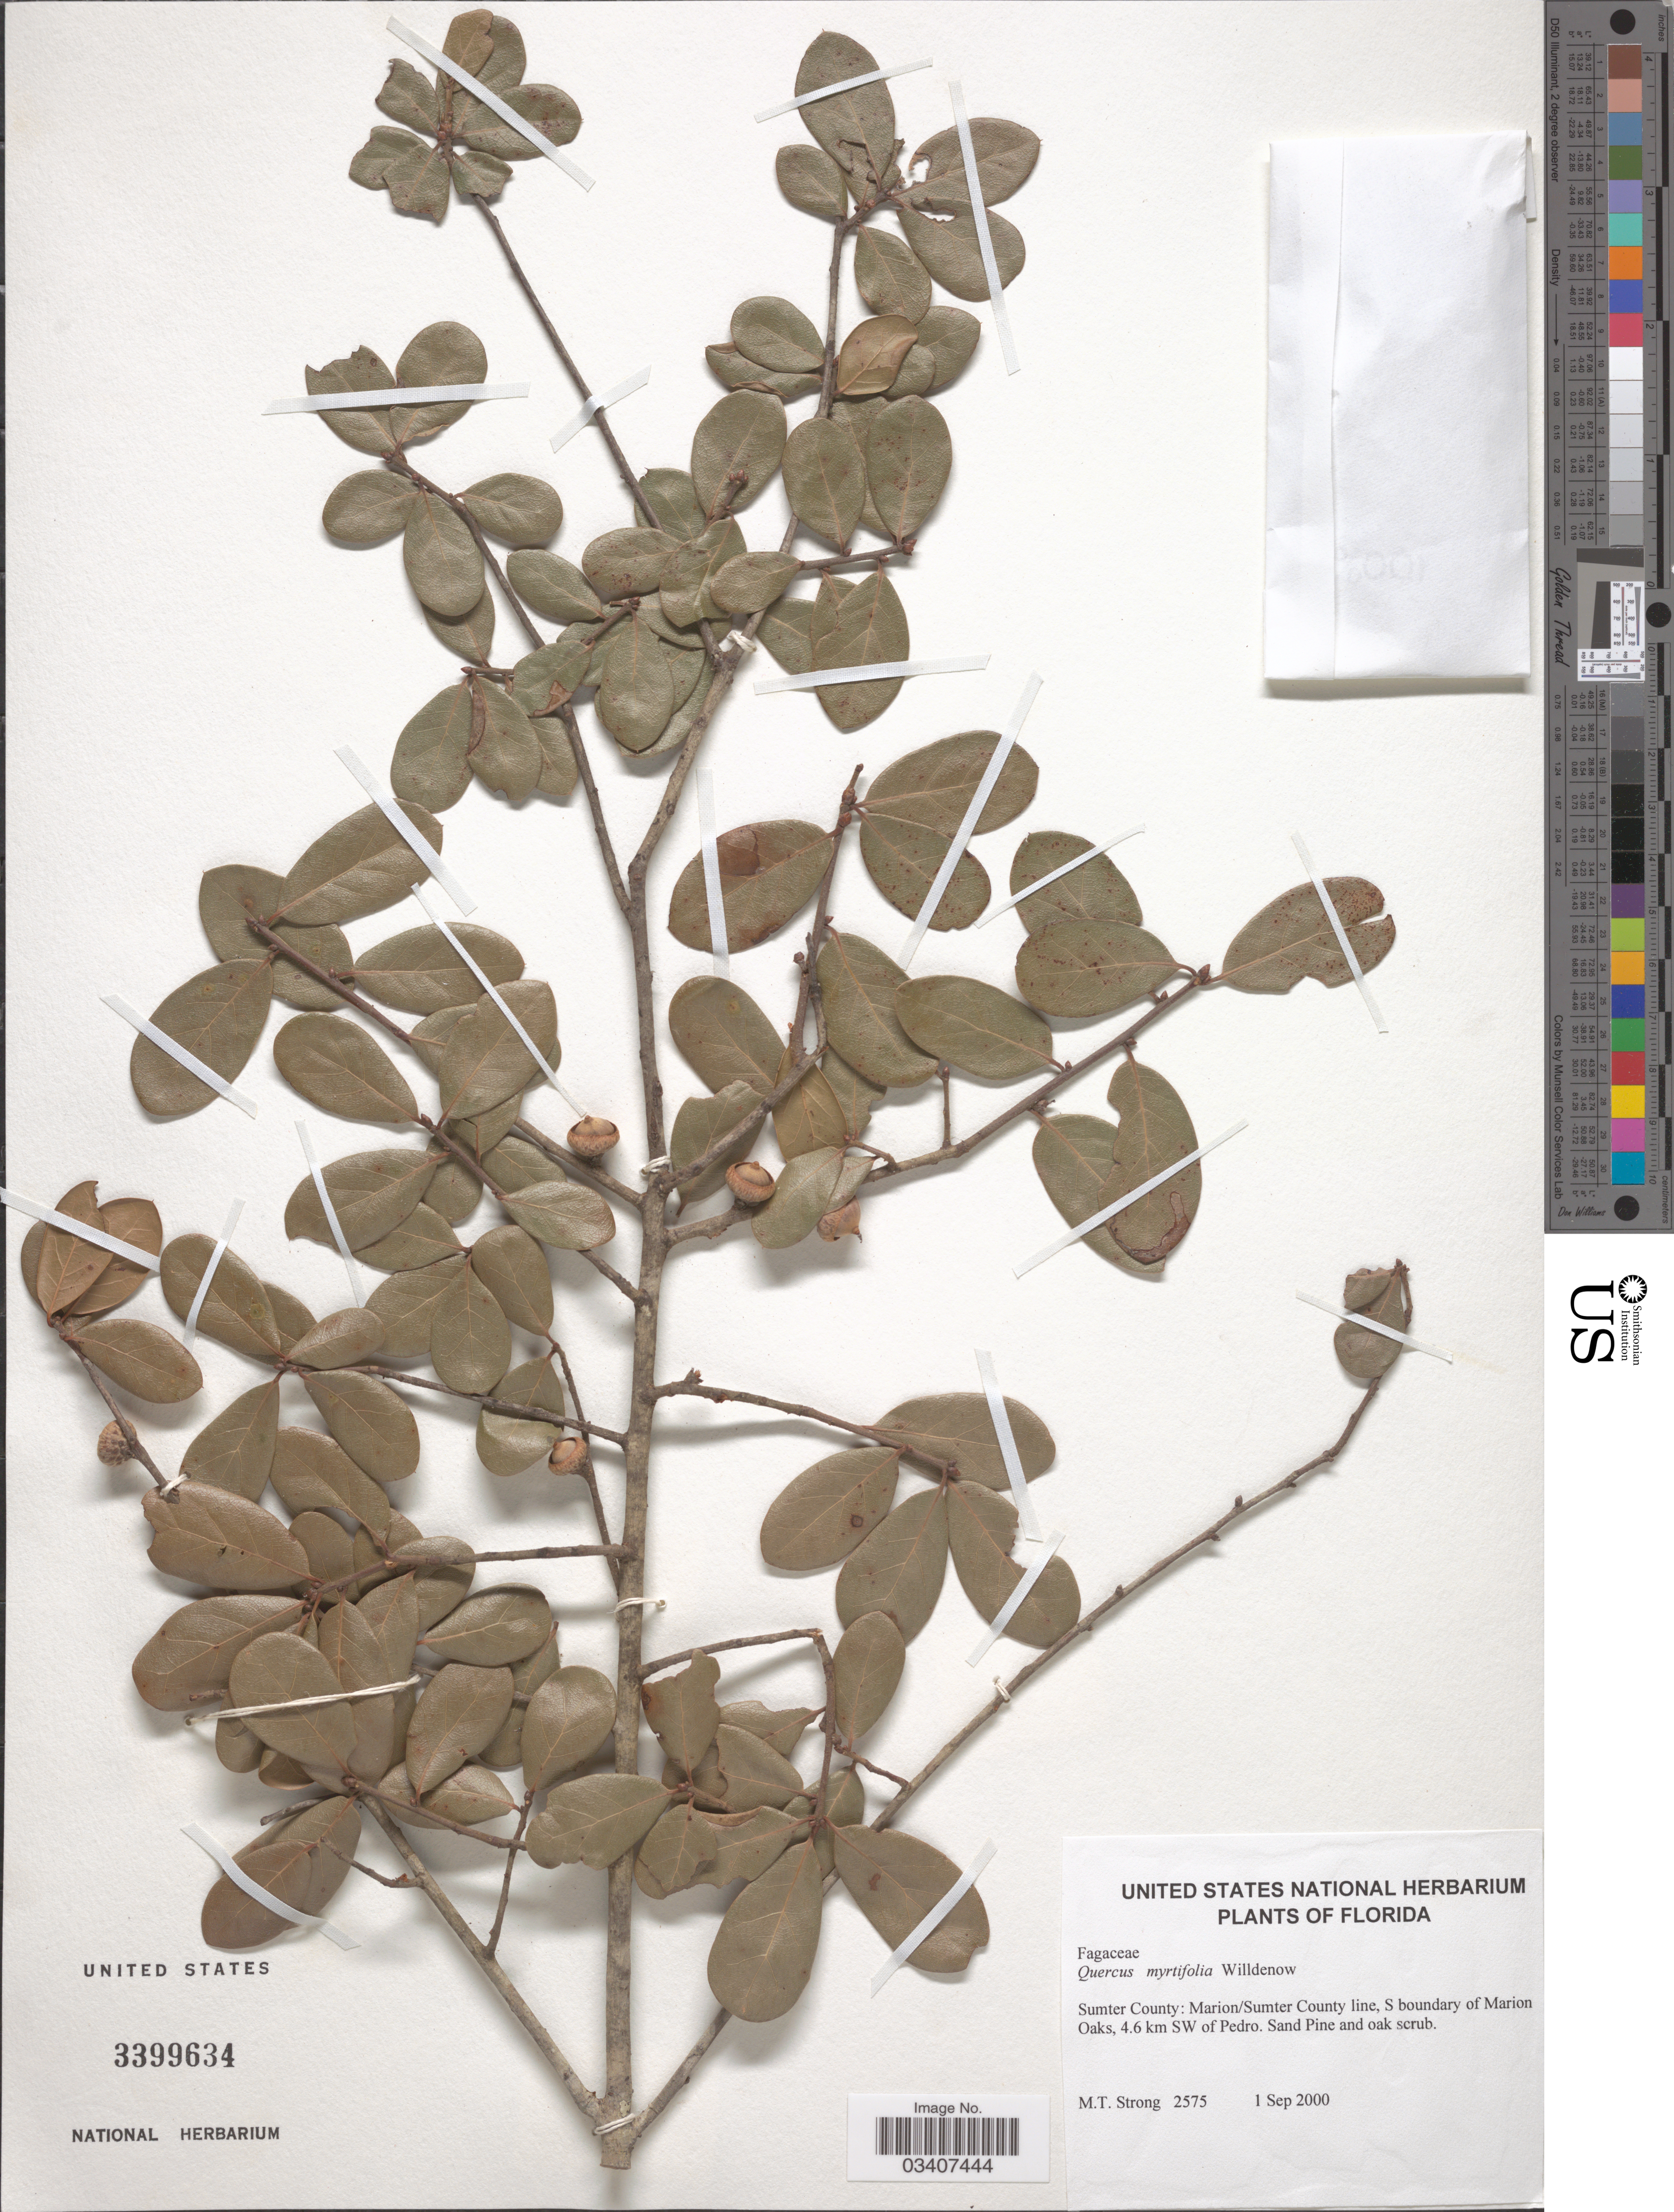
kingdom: Plantae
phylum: Tracheophyta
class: Magnoliopsida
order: Fagales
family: Fagaceae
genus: Quercus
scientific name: Quercus myrtifolia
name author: Willd.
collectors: M. T. Strong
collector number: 2575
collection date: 2000-09-01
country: United States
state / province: Florida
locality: Sumter County: Marion/ Sumter County line, S boundary of Marion Oaks, 4.6 km SW of Pedro.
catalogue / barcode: US 3399634